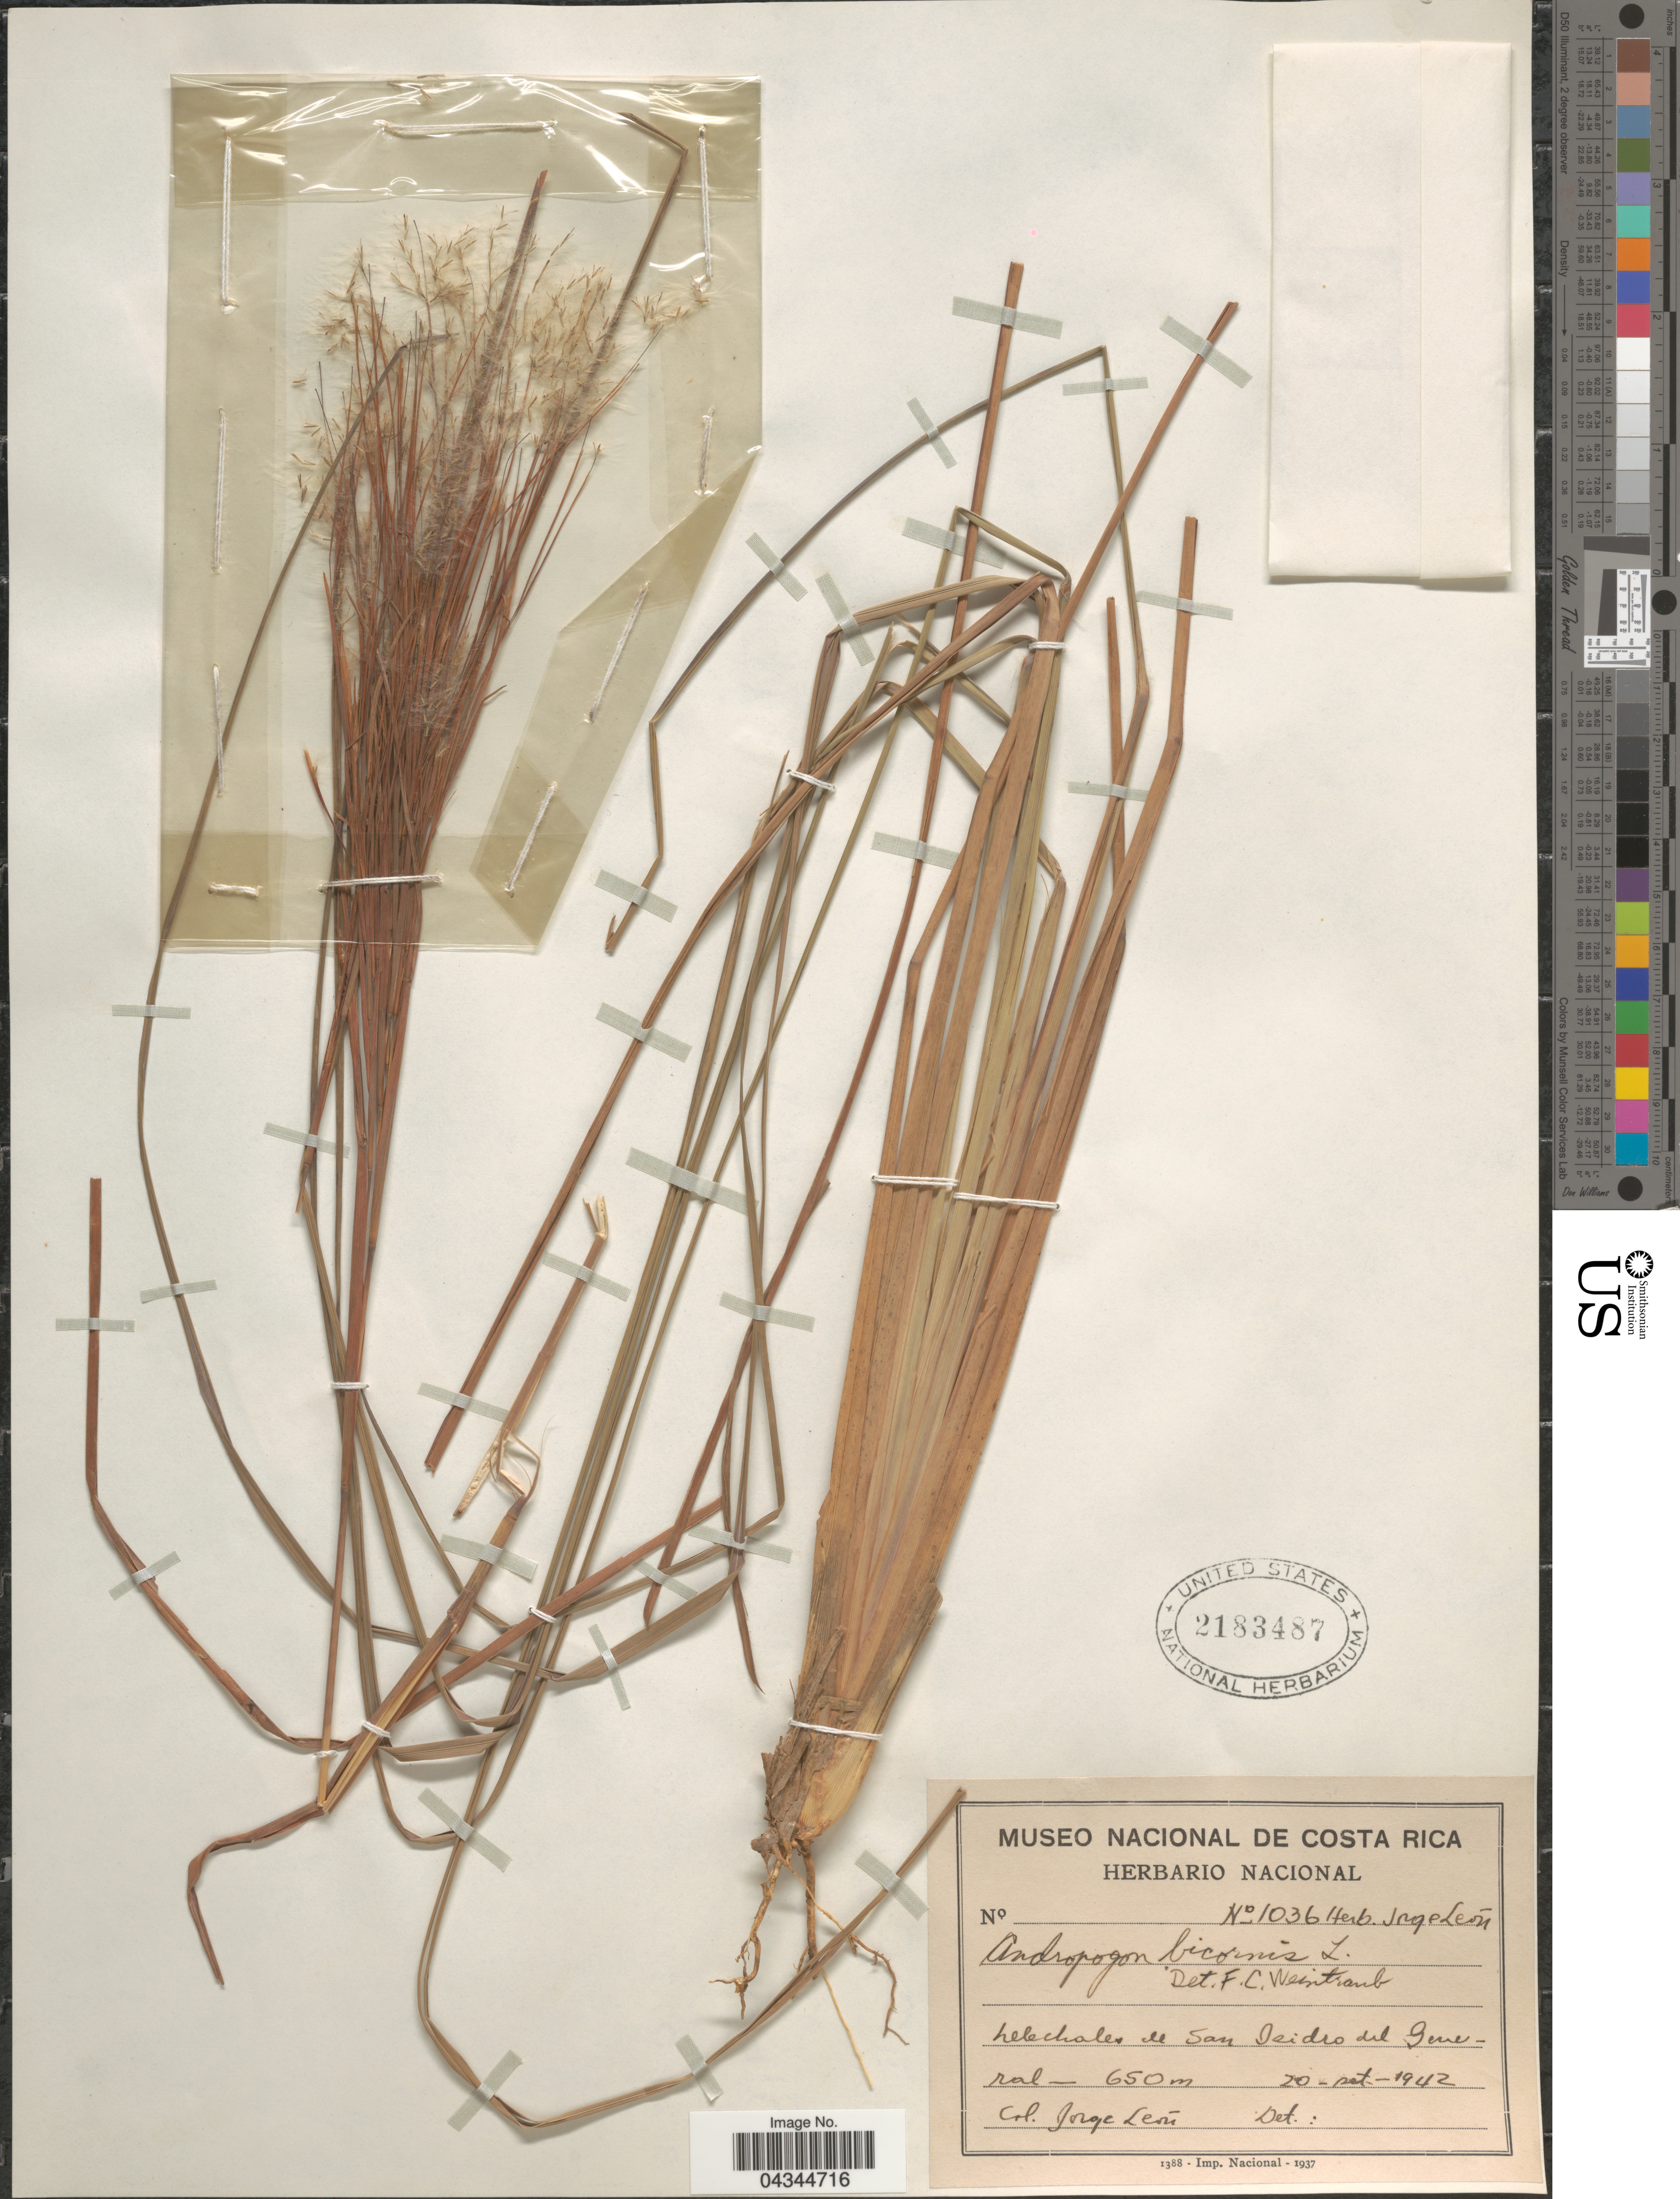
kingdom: Plantae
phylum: Tracheophyta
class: Liliopsida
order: Poales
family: Poaceae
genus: Andropogon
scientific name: Andropogon bicornis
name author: L.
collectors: J. León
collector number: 1036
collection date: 1942-09-20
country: Costa Rica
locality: Lelechales de San Isidro del General.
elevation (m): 650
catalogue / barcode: US 2183487